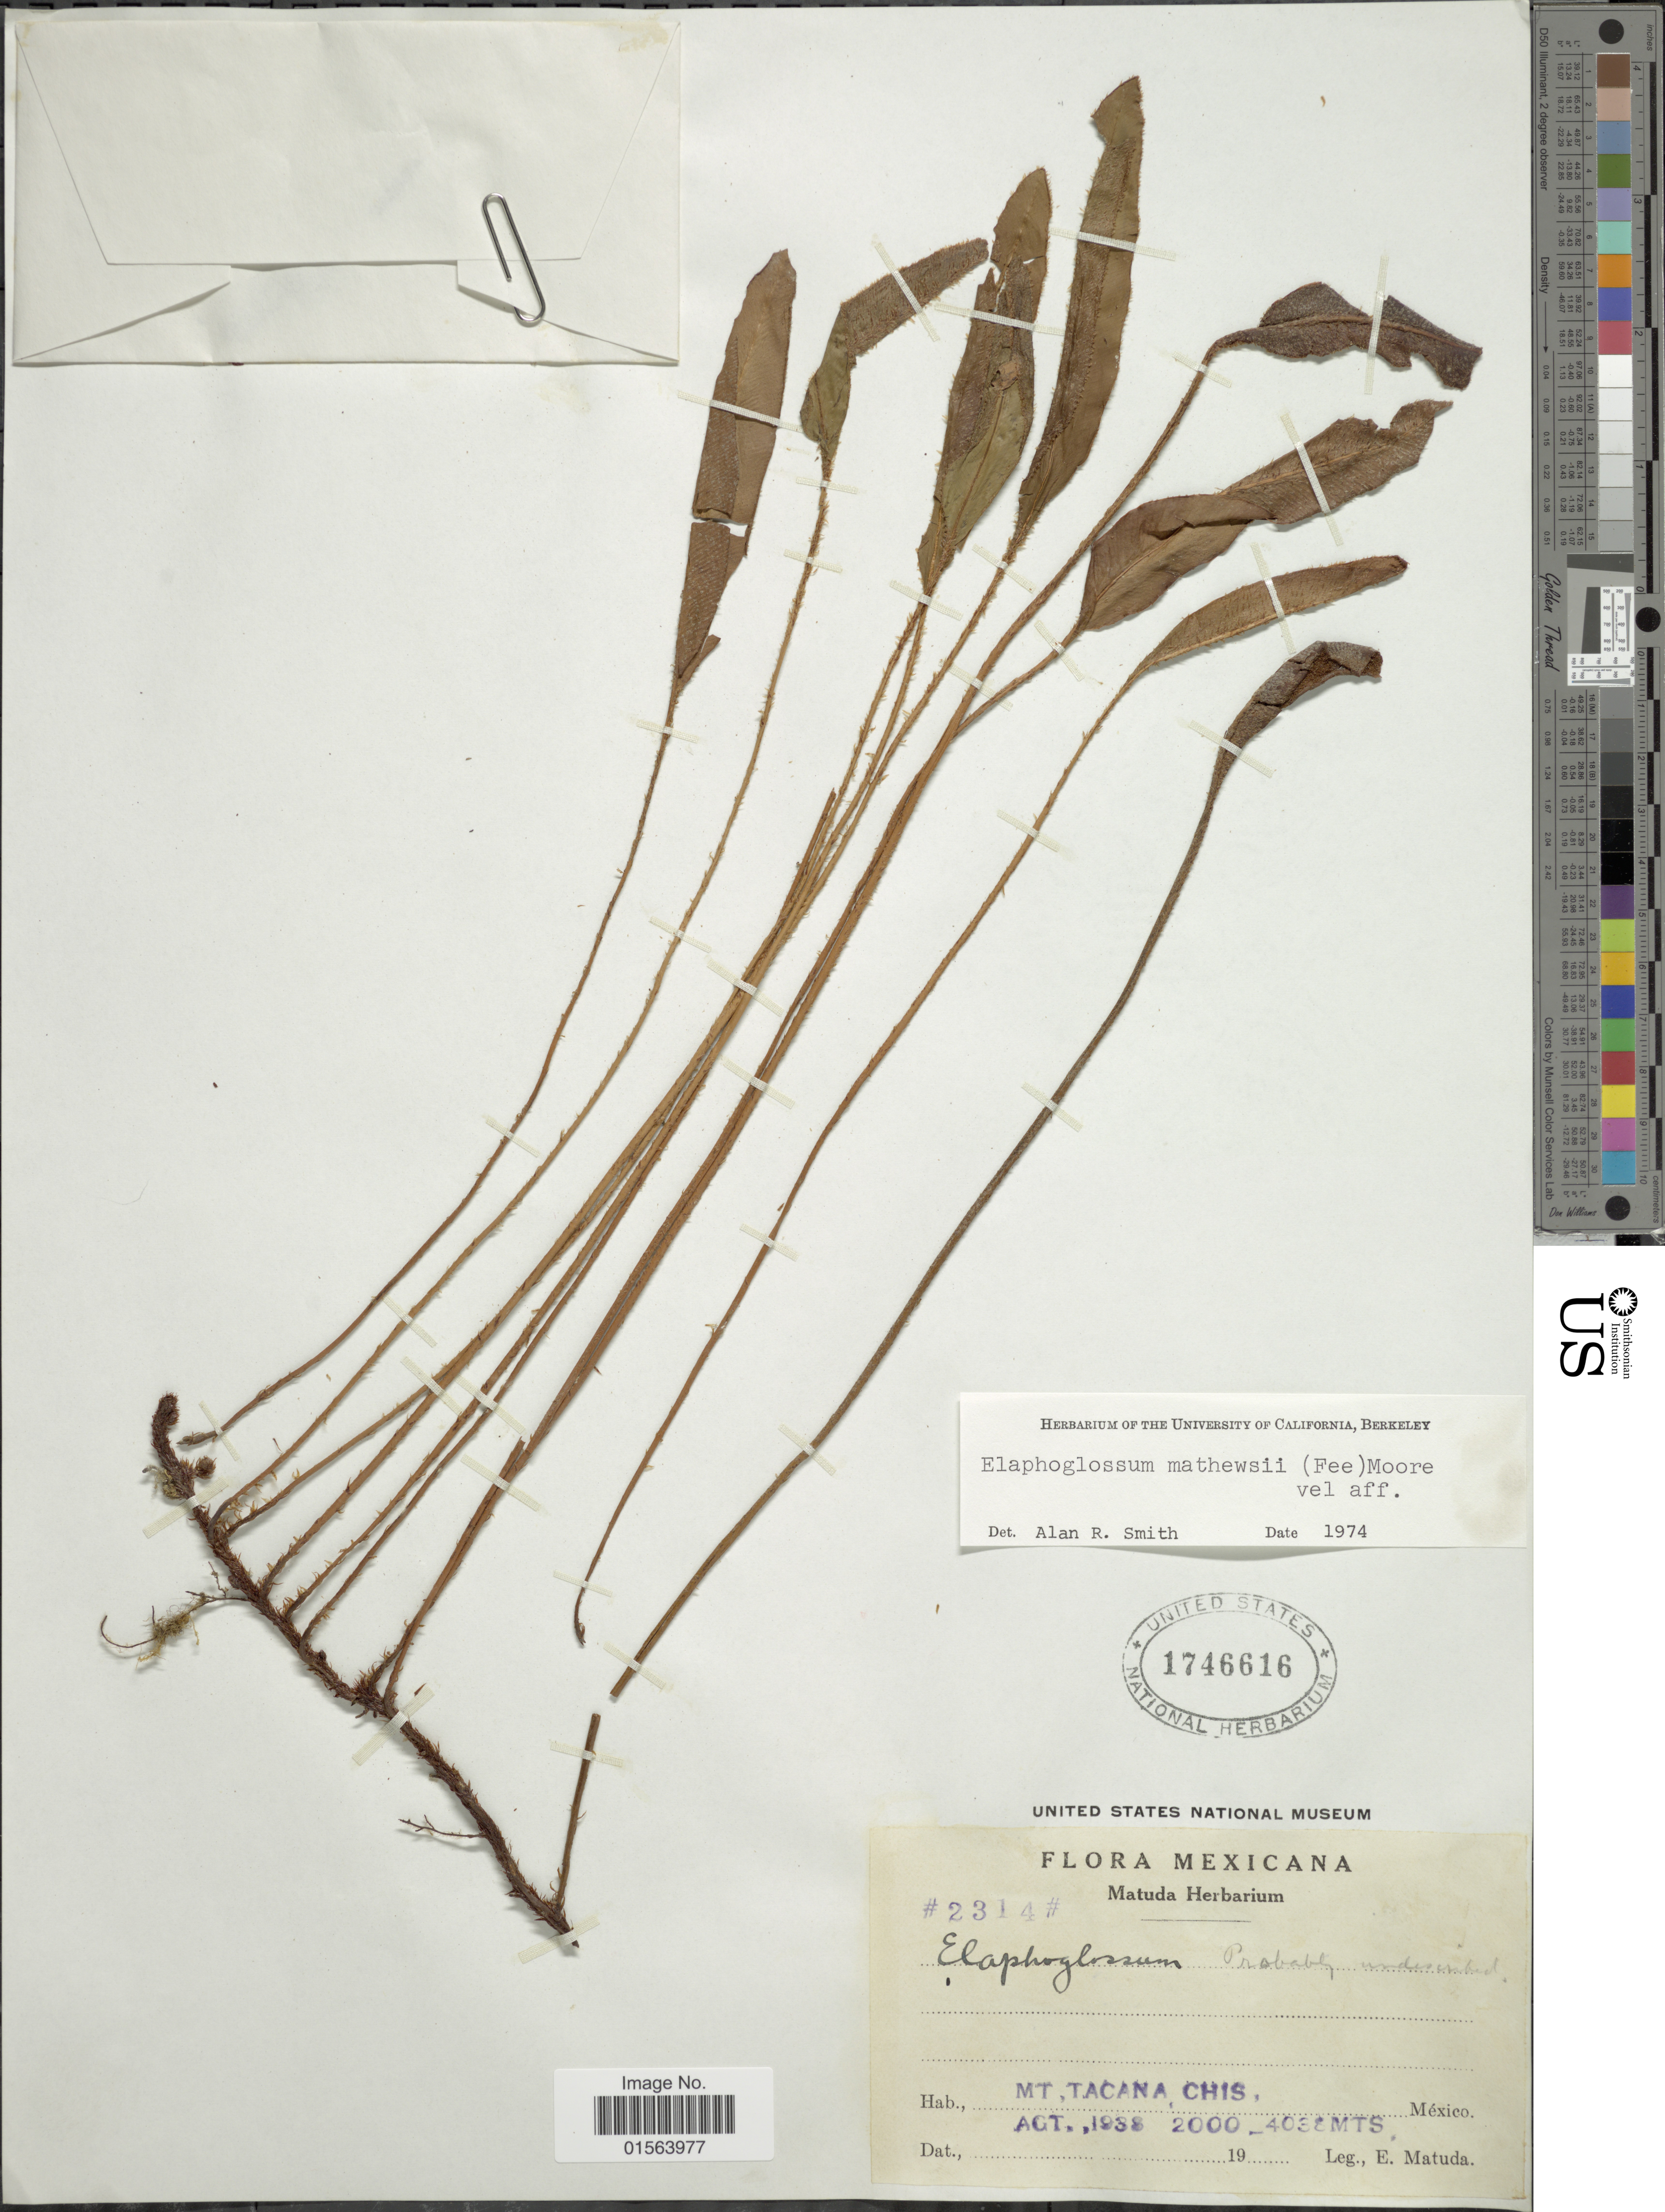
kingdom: Plantae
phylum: Tracheophyta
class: Polypodiopsida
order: Polypodiales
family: Dryopteridaceae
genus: Elaphoglossum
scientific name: Elaphoglossum hartwegii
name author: (Fée) T. Moore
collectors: E. Matuda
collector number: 2314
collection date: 1938-08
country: Mexico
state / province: Chiapas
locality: Mexicana, Mt. Tacana, Chis.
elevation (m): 2000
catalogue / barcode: US 1746616